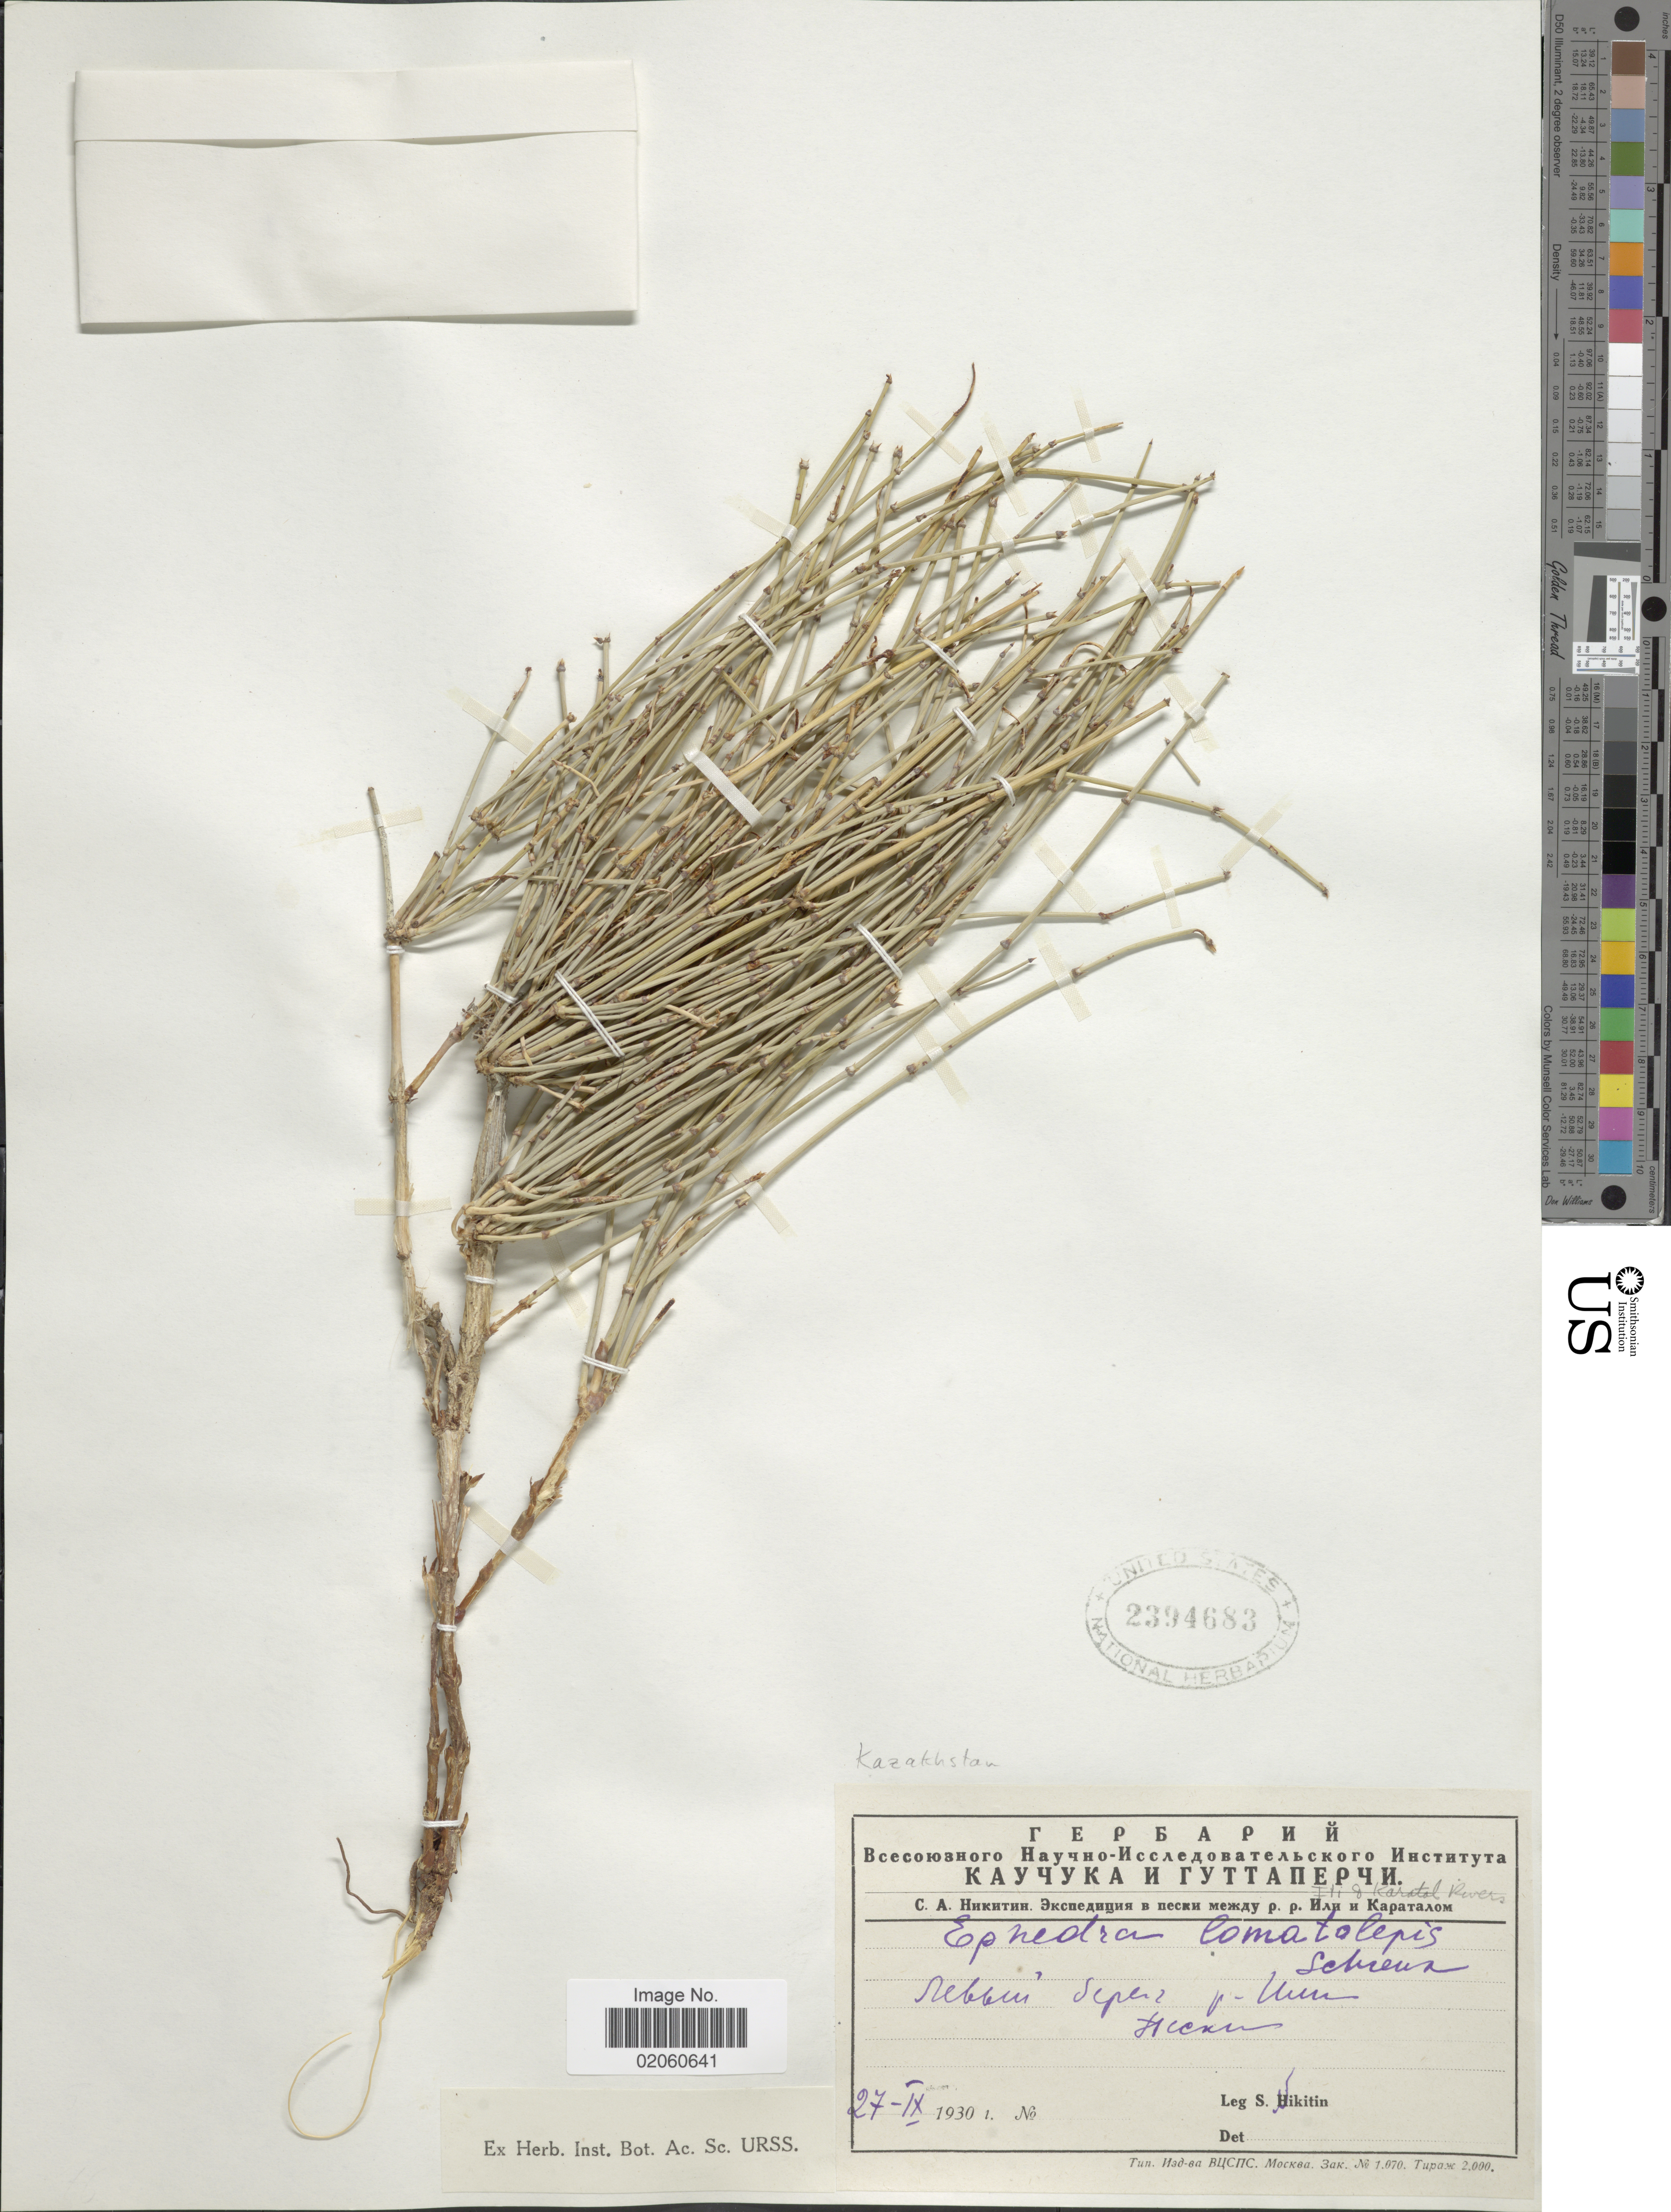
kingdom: Plantae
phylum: Tracheophyta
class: Gnetopsida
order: Ephedrales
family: Ephedraceae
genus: Ephedra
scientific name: Ephedra comatolepis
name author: Schrenk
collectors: S. Nikitin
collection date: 1930-09-27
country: Kazakhstan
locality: Left shore of River Ili.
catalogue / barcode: US 2394683